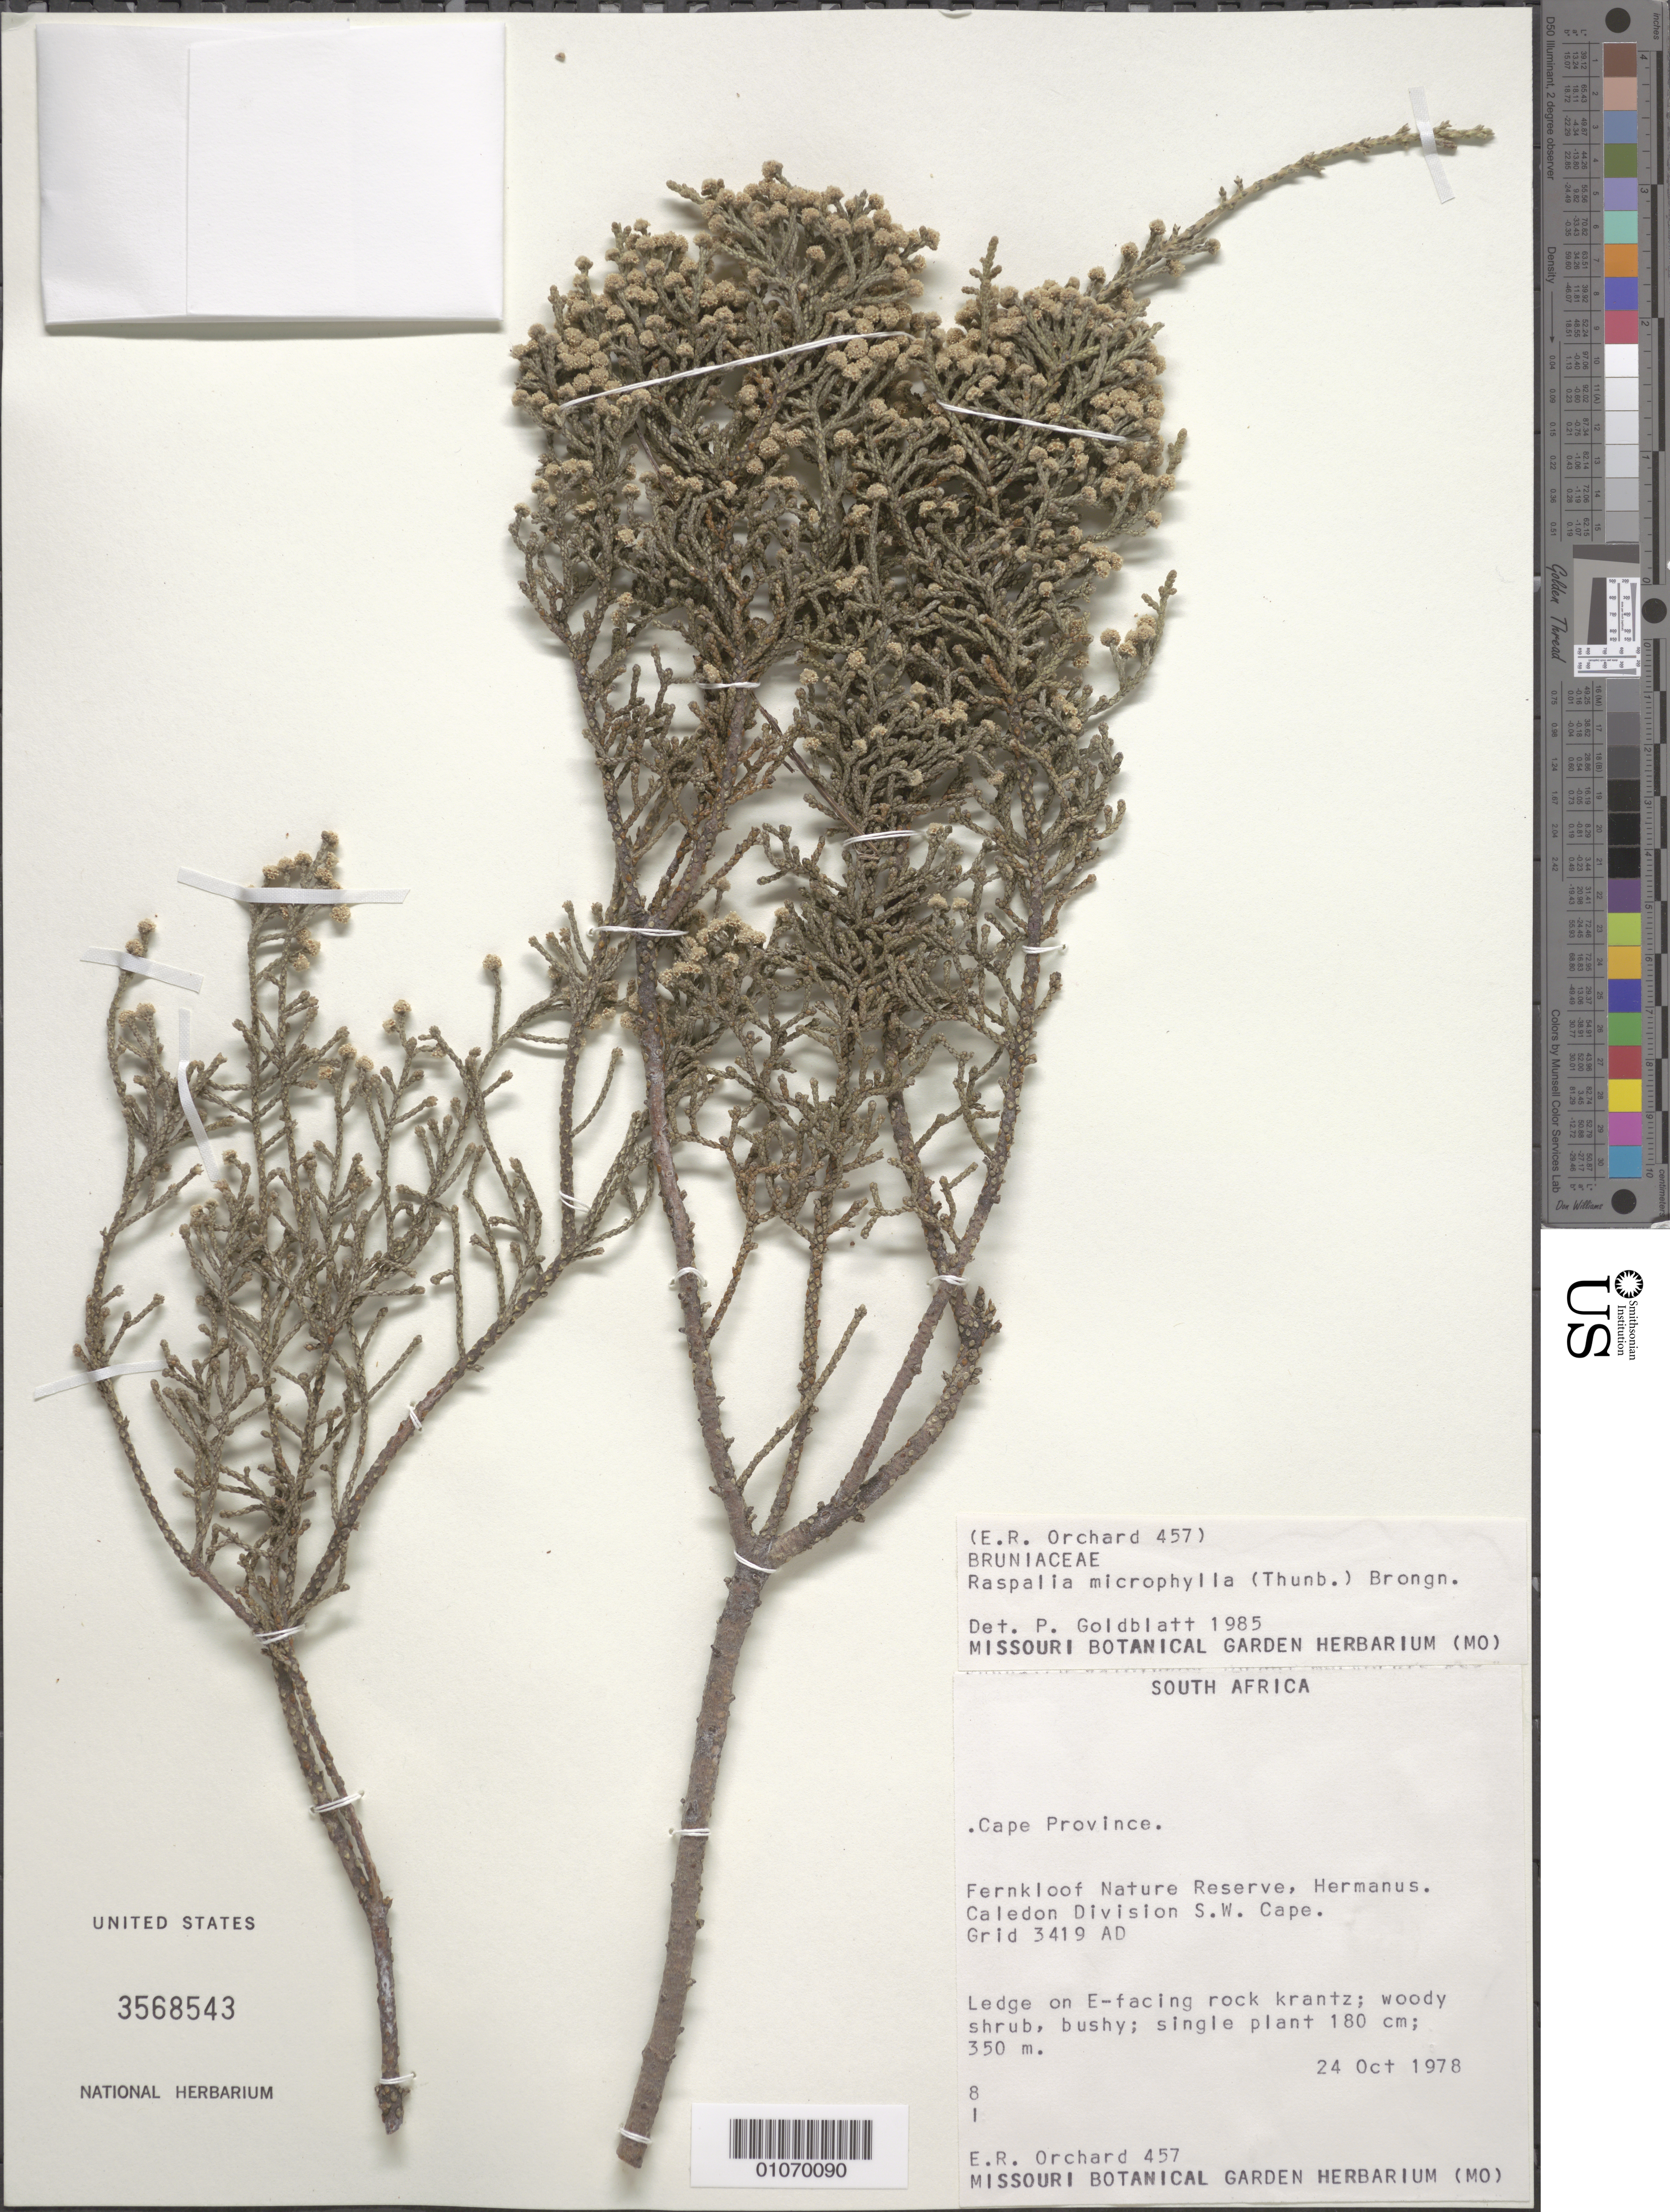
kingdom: Plantae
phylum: Tracheophyta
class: Magnoliopsida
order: Bruniales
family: Bruniaceae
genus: Brunia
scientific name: Brunia microphylla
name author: Thunb.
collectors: E. Orchard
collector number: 457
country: South Africa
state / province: Western Cape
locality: Fernkloof Nature Reserve, Hermanus, Caledon Division SW Cape, Grid 3419 AD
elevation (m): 350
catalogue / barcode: US 3568543